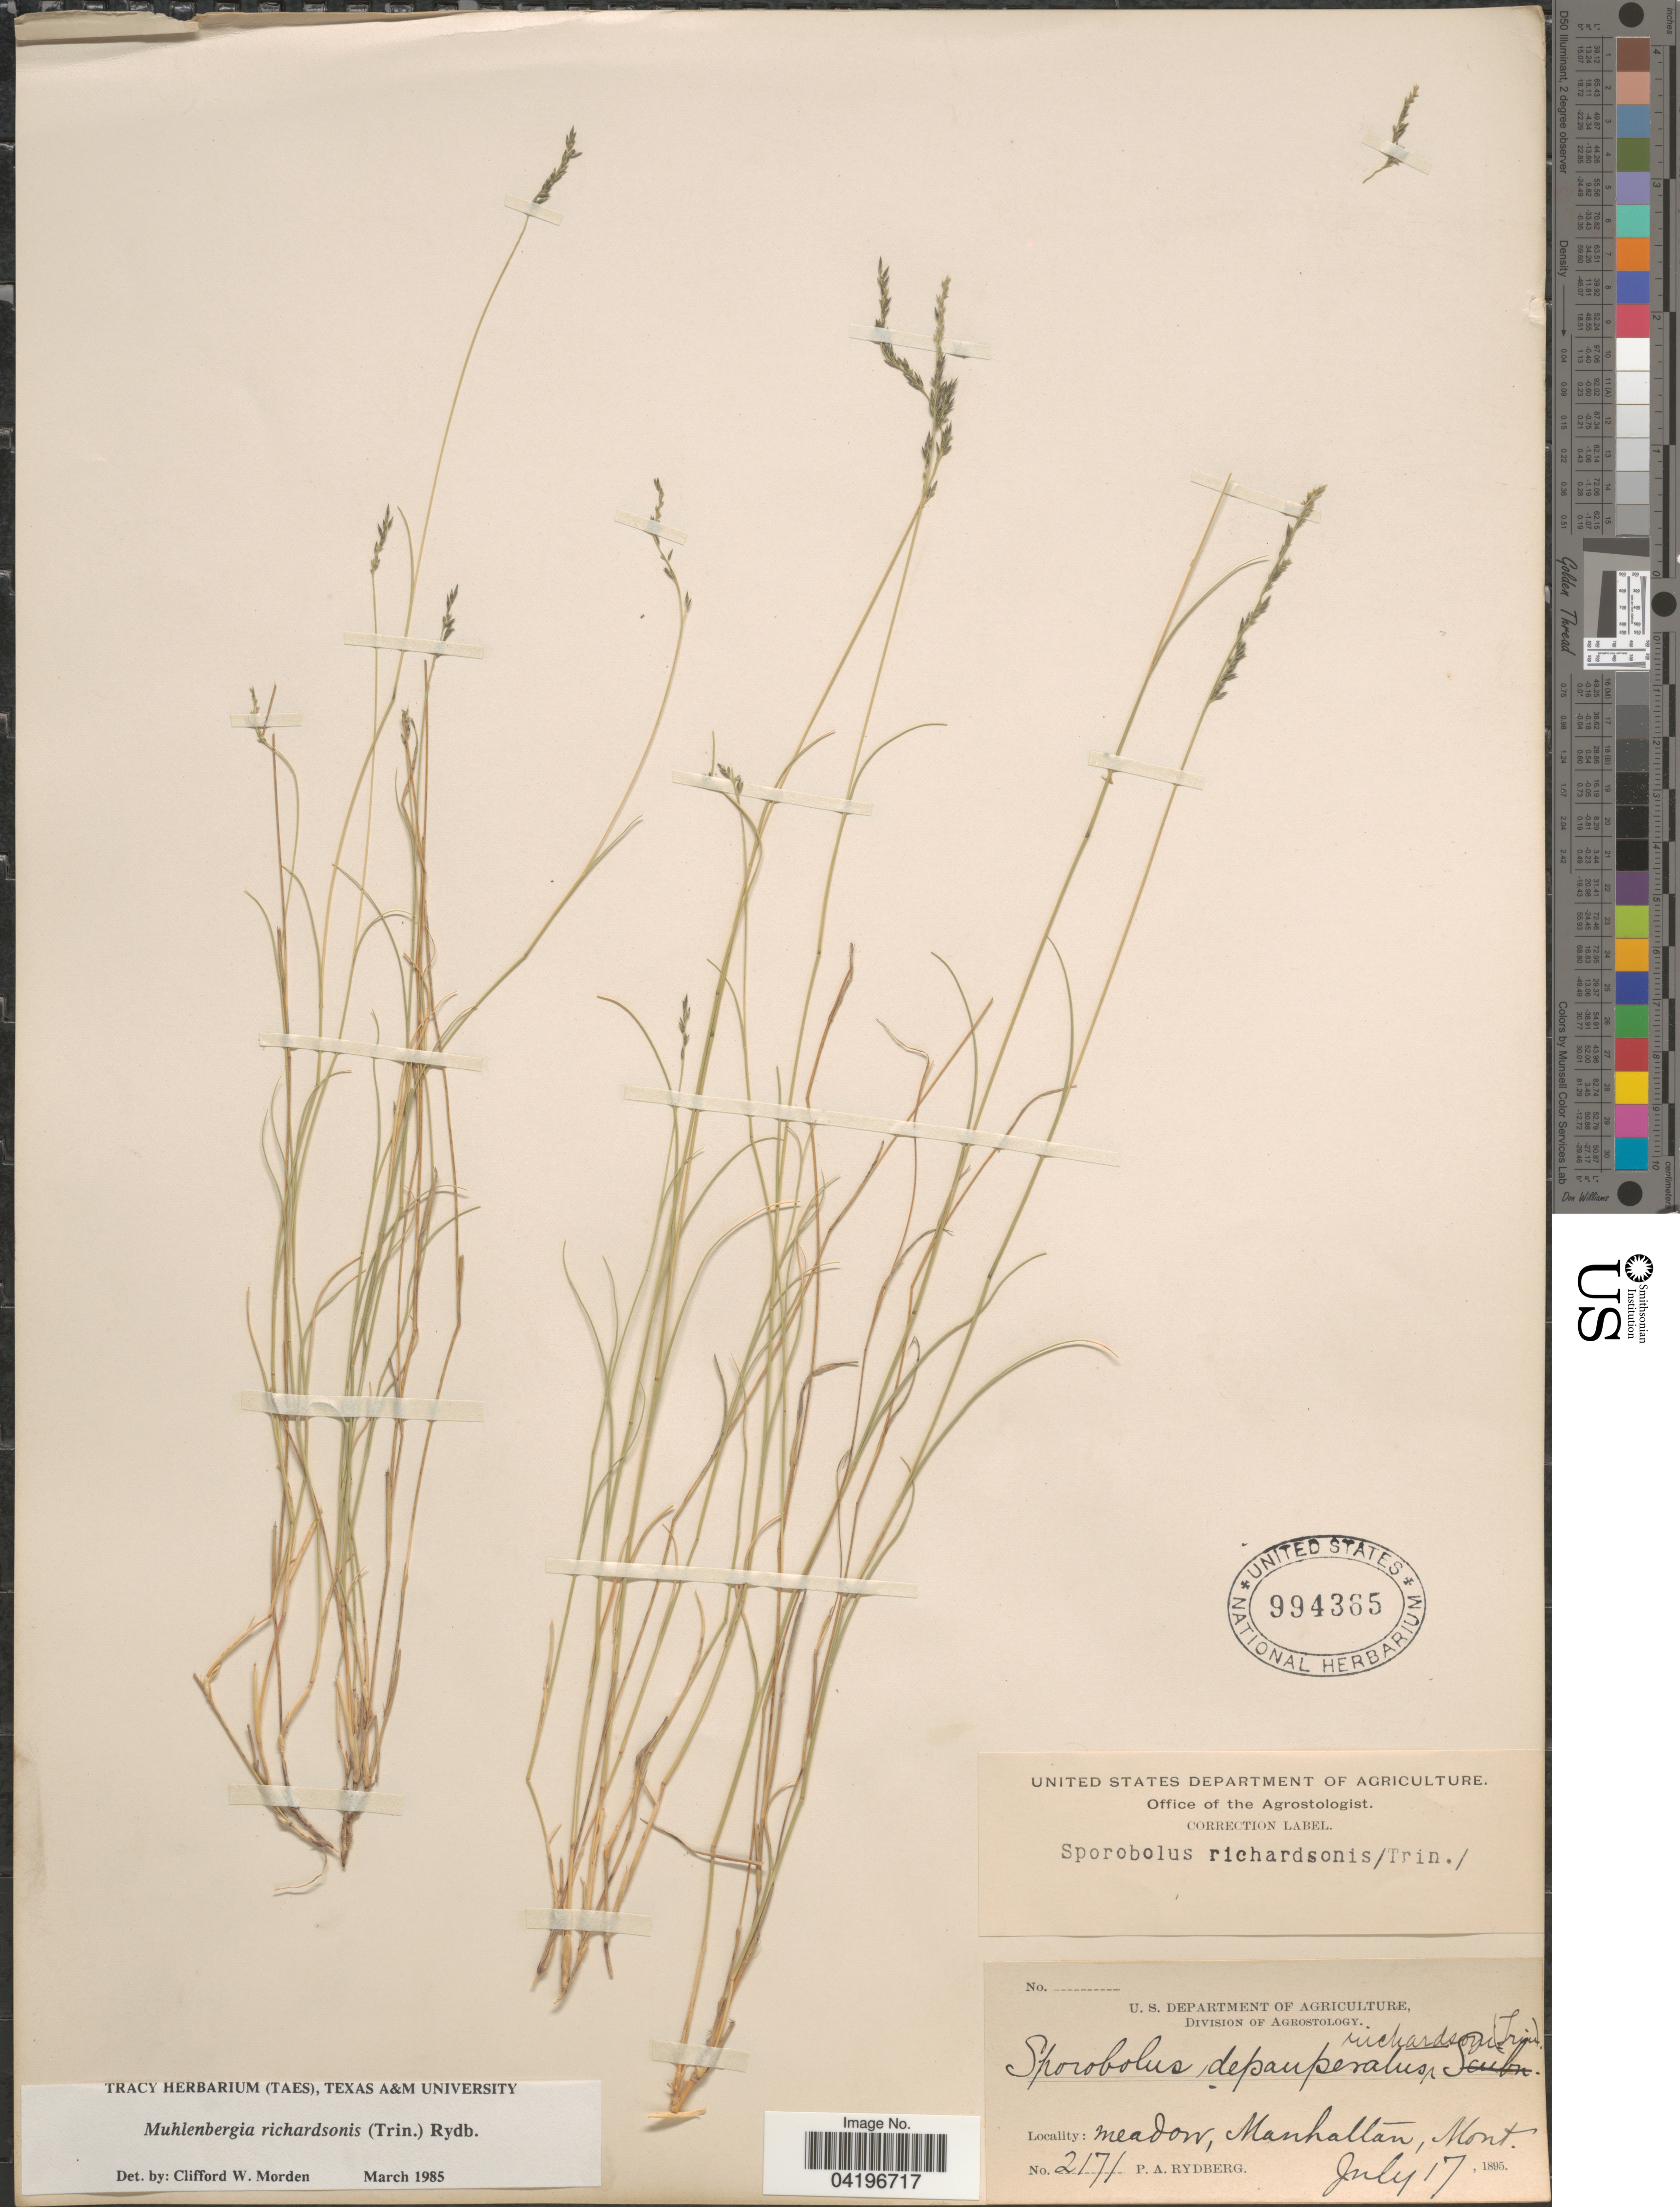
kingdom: Plantae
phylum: Tracheophyta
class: Liliopsida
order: Poales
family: Poaceae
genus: Muhlenbergia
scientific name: Muhlenbergia richardsonis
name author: (Trin.) Rydb.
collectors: P. A. Rydberg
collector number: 2171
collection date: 1895-07-17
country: United States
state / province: Montana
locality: Manhattan.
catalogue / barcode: US 994365